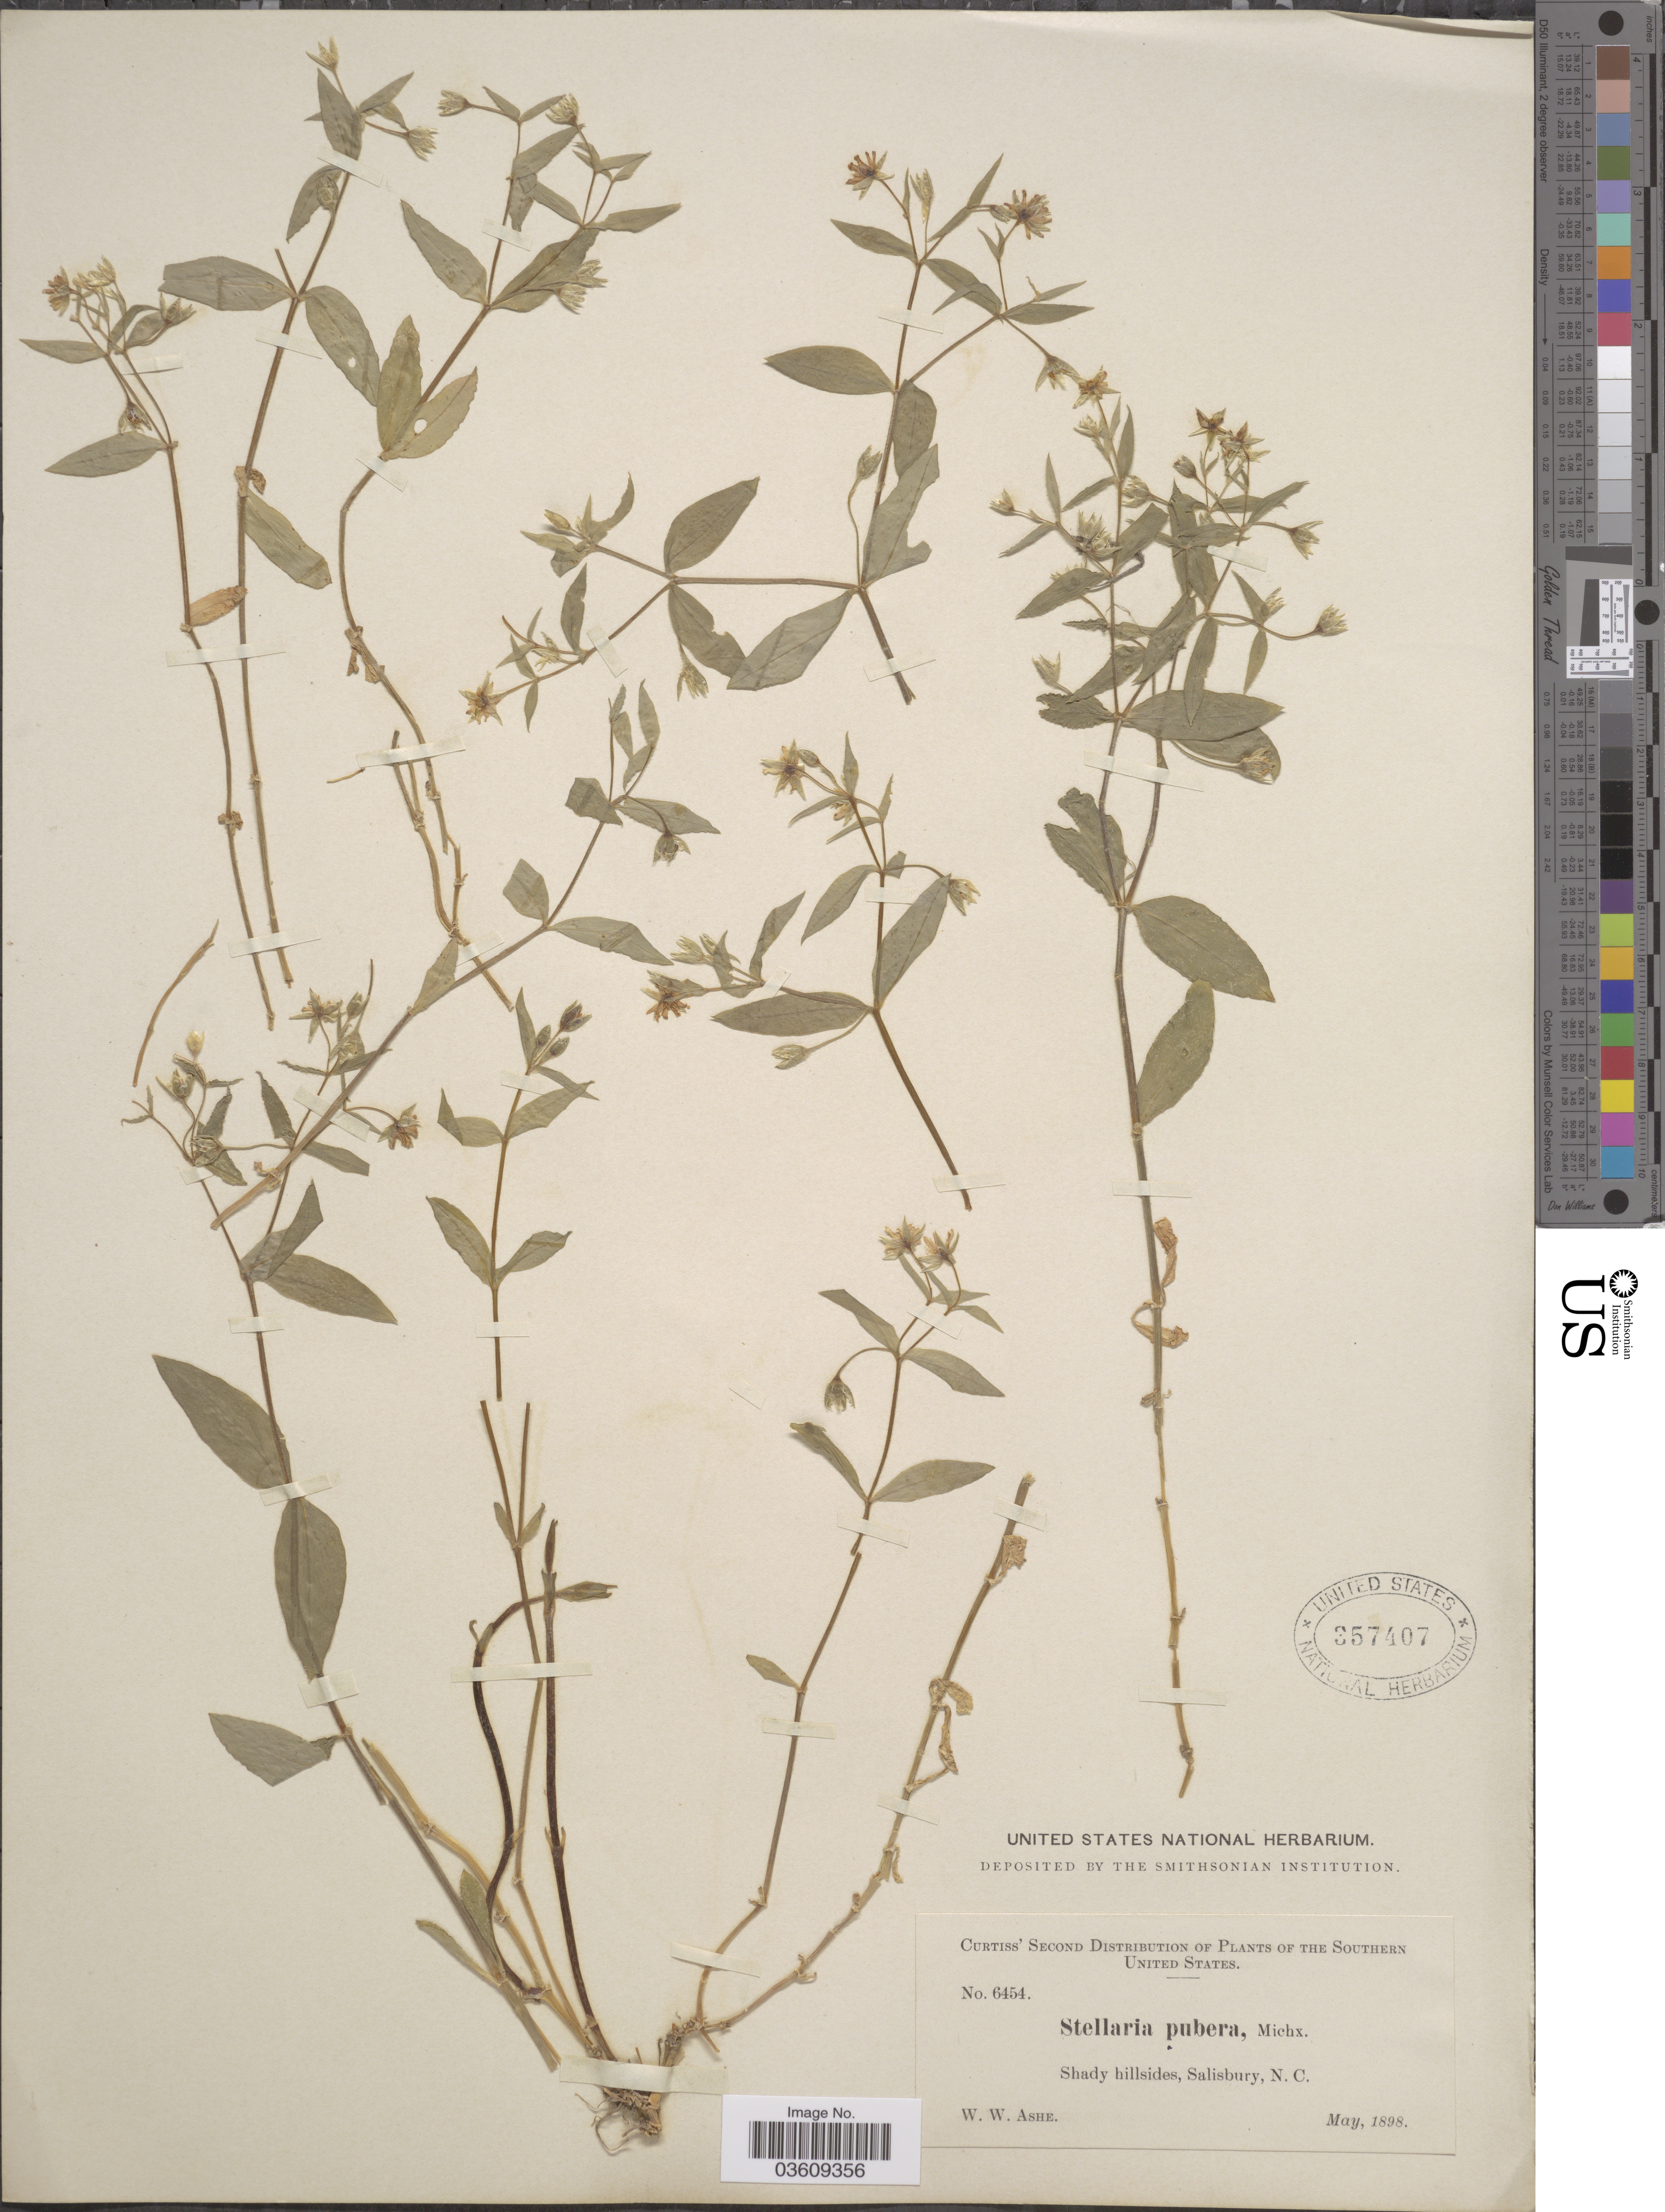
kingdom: Plantae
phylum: Tracheophyta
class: Magnoliopsida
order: Caryophyllales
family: Caryophyllaceae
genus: Stellaria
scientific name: Stellaria pubera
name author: Michx.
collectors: W. W. Ashe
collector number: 6454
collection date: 1898-05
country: United States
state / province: North Carolina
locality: Southern United States. Salisbury.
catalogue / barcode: US 357407